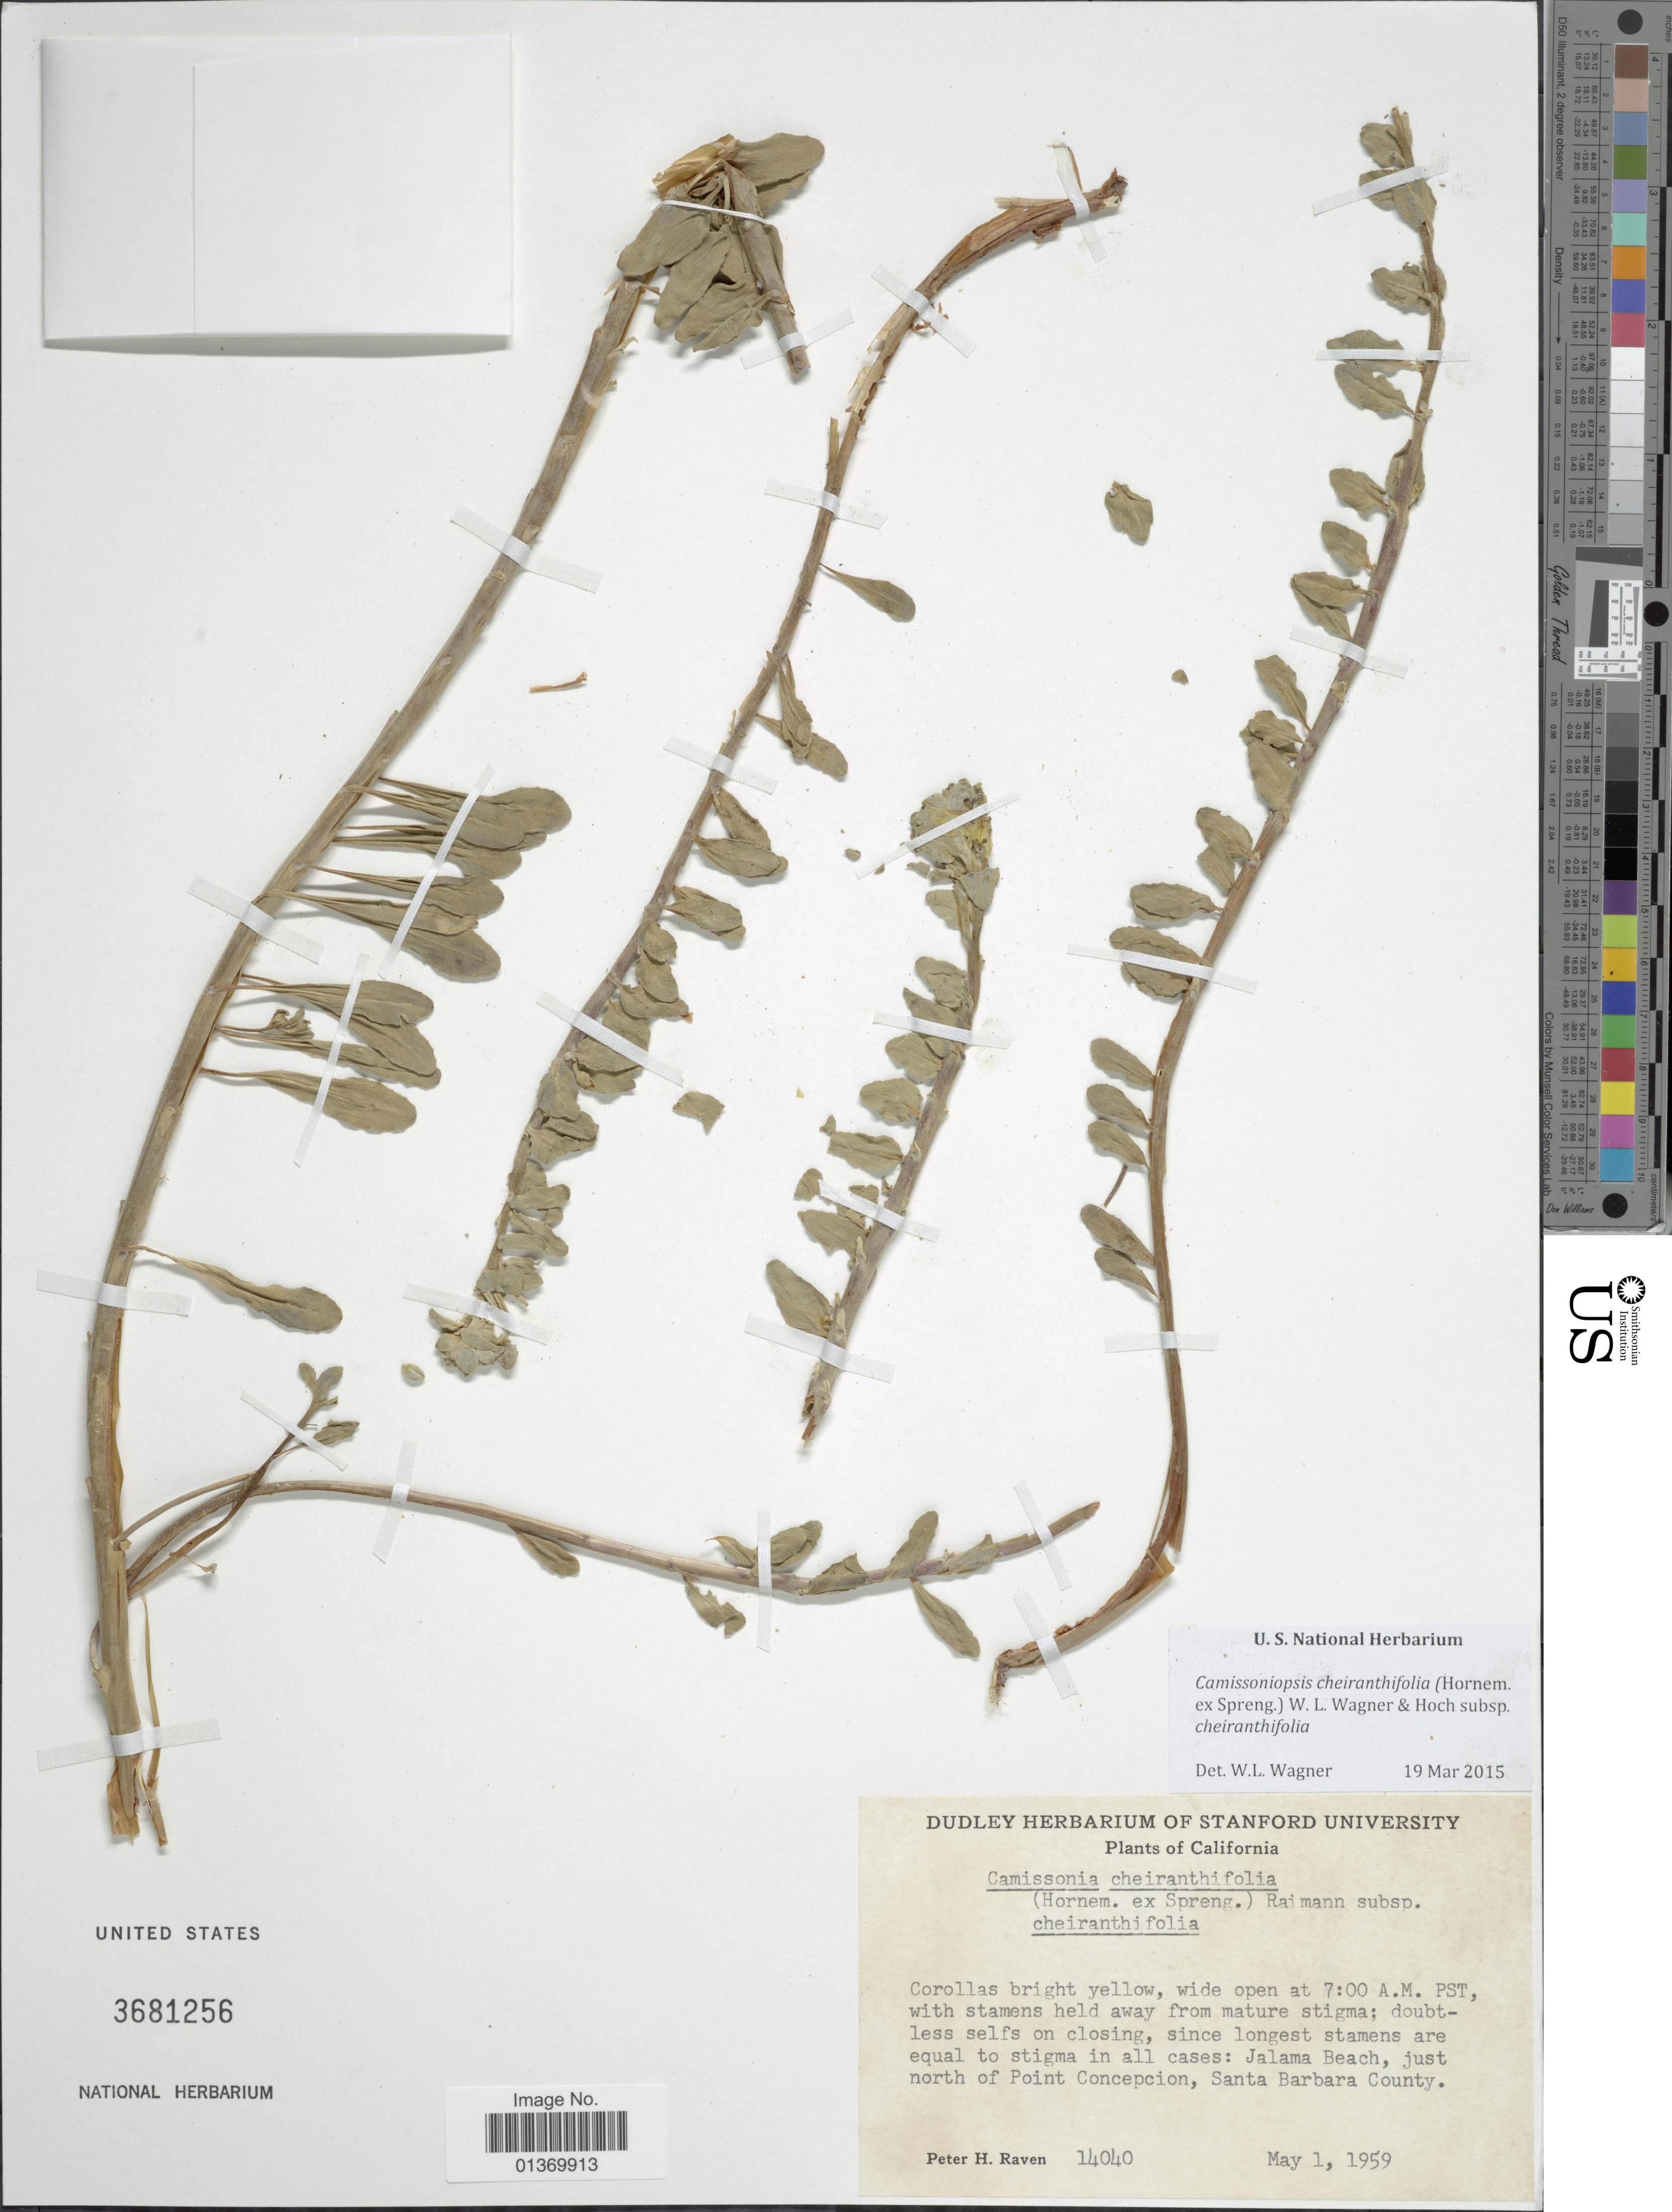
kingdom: Plantae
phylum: Tracheophyta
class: Magnoliopsida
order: Myrtales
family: Onagraceae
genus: Camissoniopsis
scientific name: Camissoniopsis cheiranthifolia subsp. cheiranthifolia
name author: (Hornem. ex Spreng.) W.L. Wagner & Hoch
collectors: P. H. Raven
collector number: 14040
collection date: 1959-05-01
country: United States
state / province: California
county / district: Santa Barbara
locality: Jalama Beach, just north of Point Concepcion, Santa Barbara County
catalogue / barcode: US 3681256